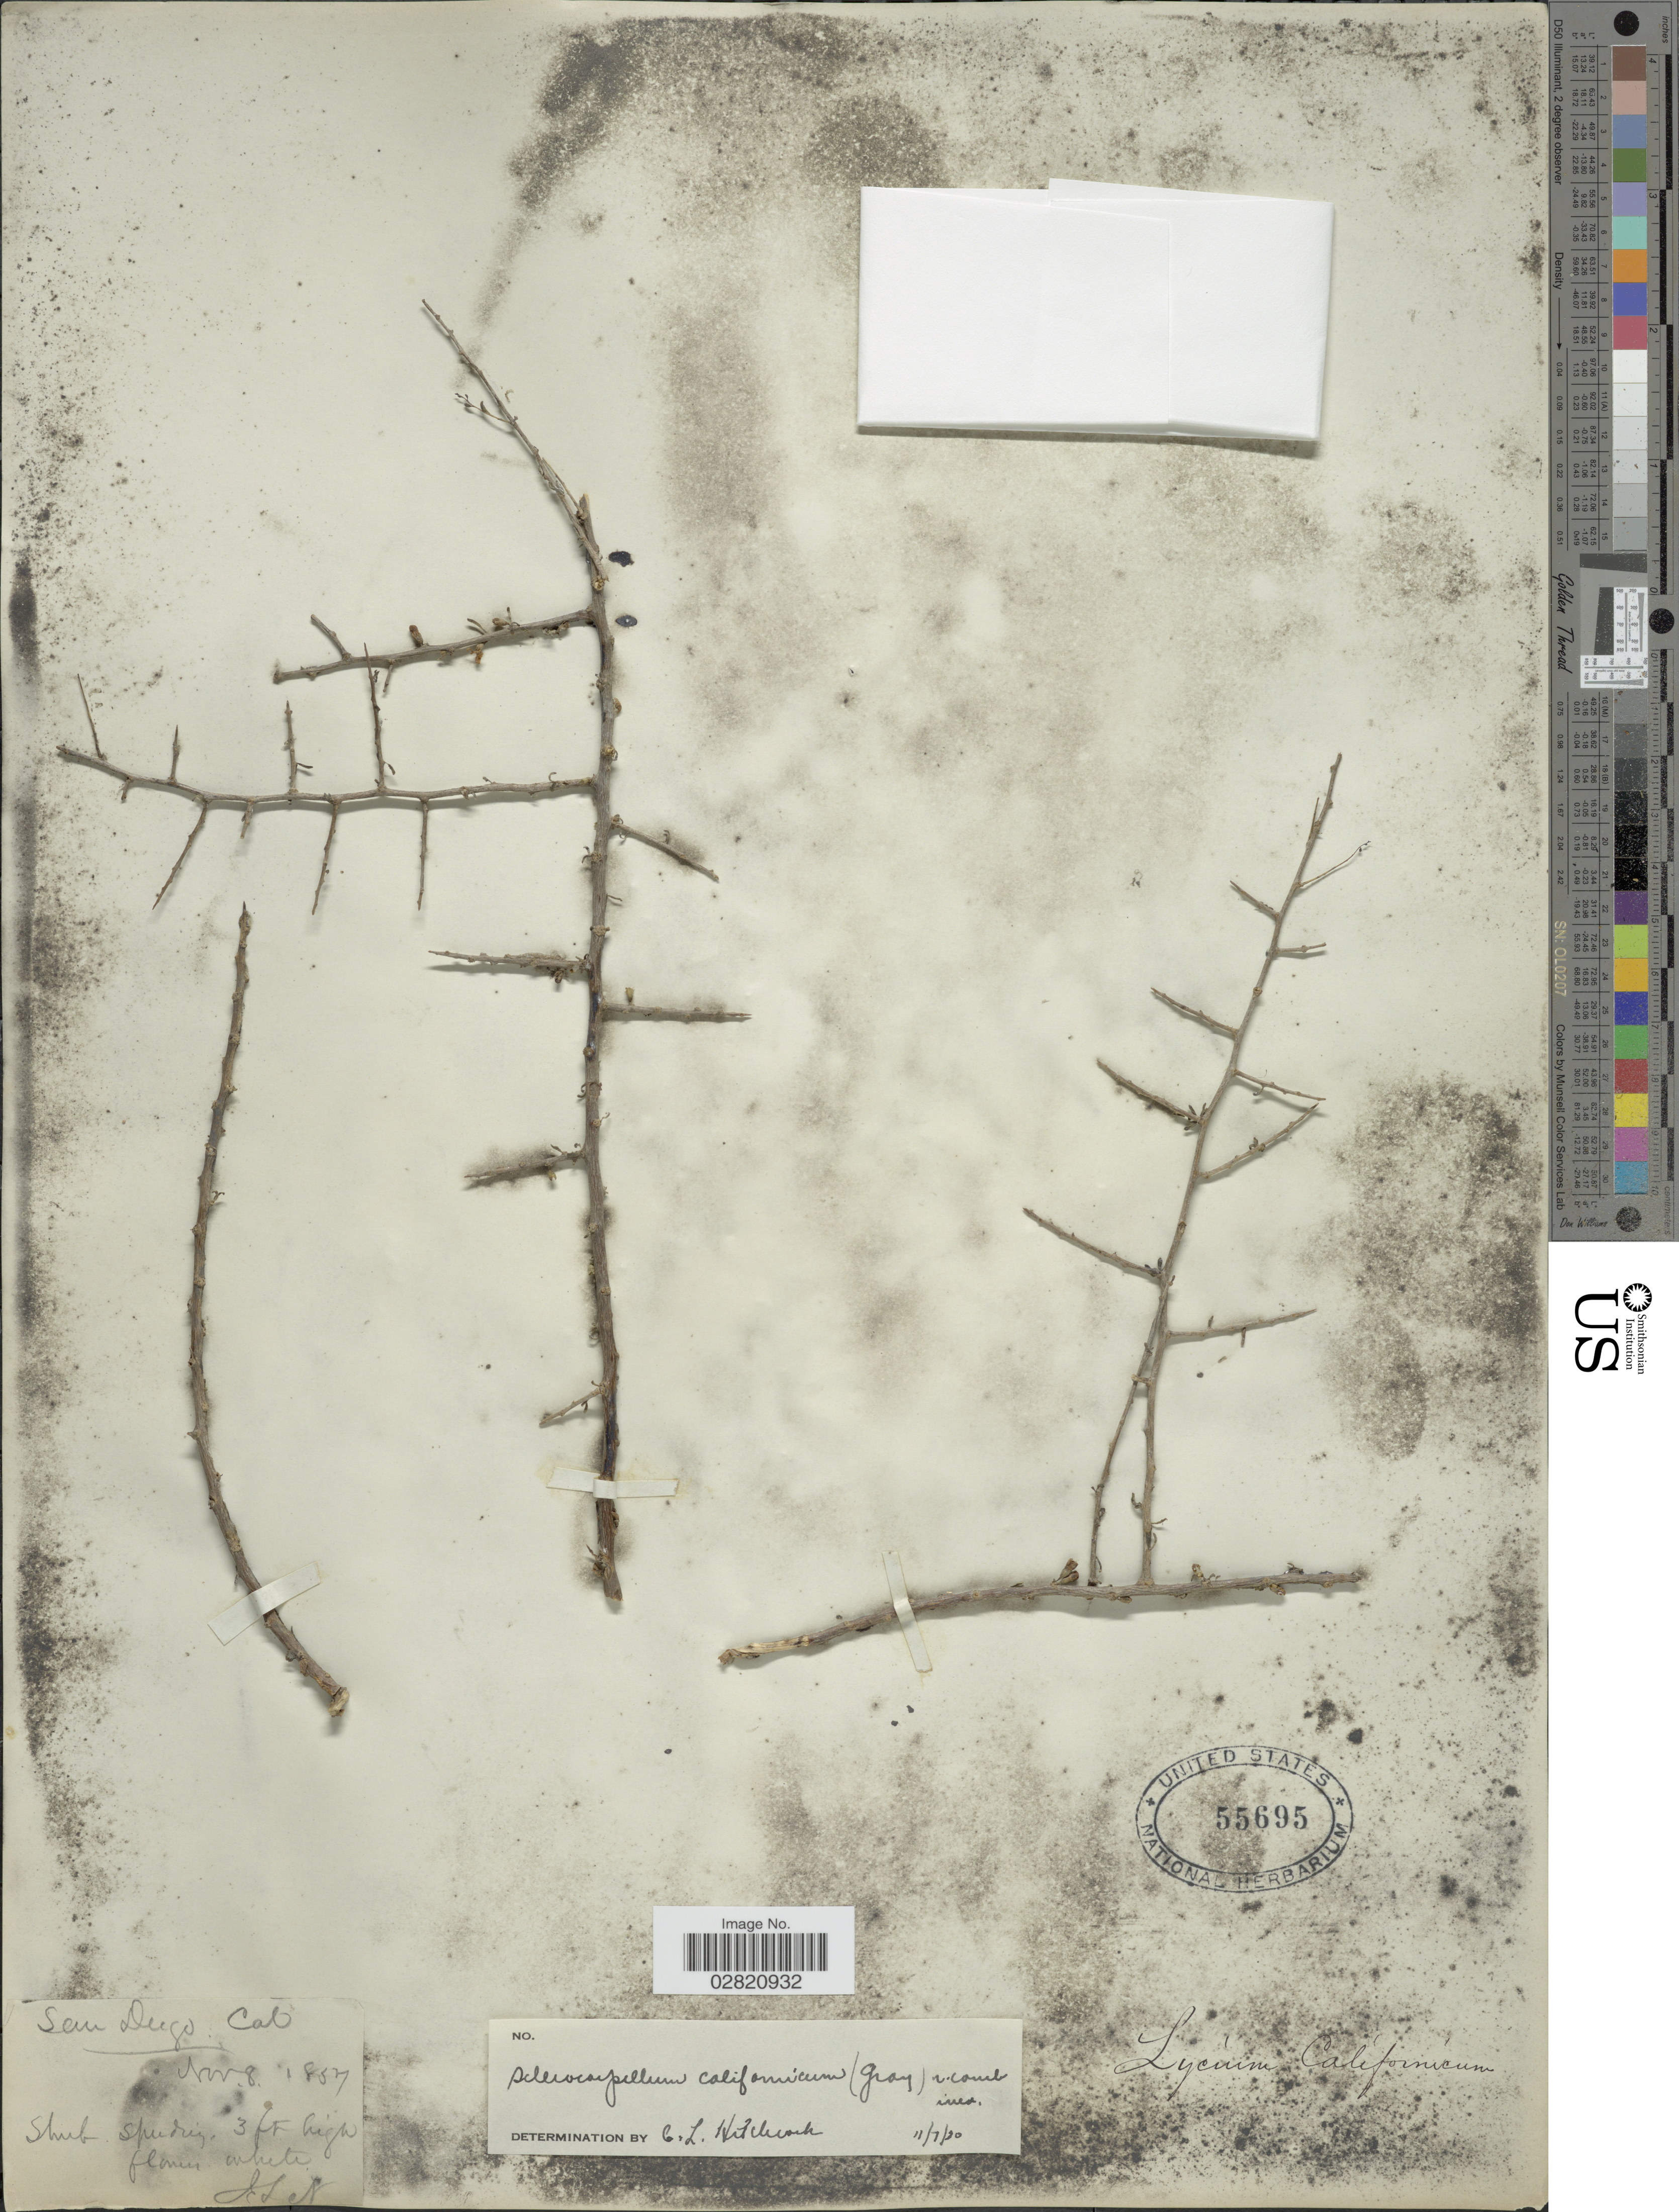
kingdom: Plantae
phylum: Tracheophyta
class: Magnoliopsida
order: Solanales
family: Solanaceae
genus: Lycium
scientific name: Lycium californicum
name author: Nutt. ex A. Gray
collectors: J. S. Newberry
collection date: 1857-11-08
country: United States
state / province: California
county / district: San Diego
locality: San Diego, Cal.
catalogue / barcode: US 55695